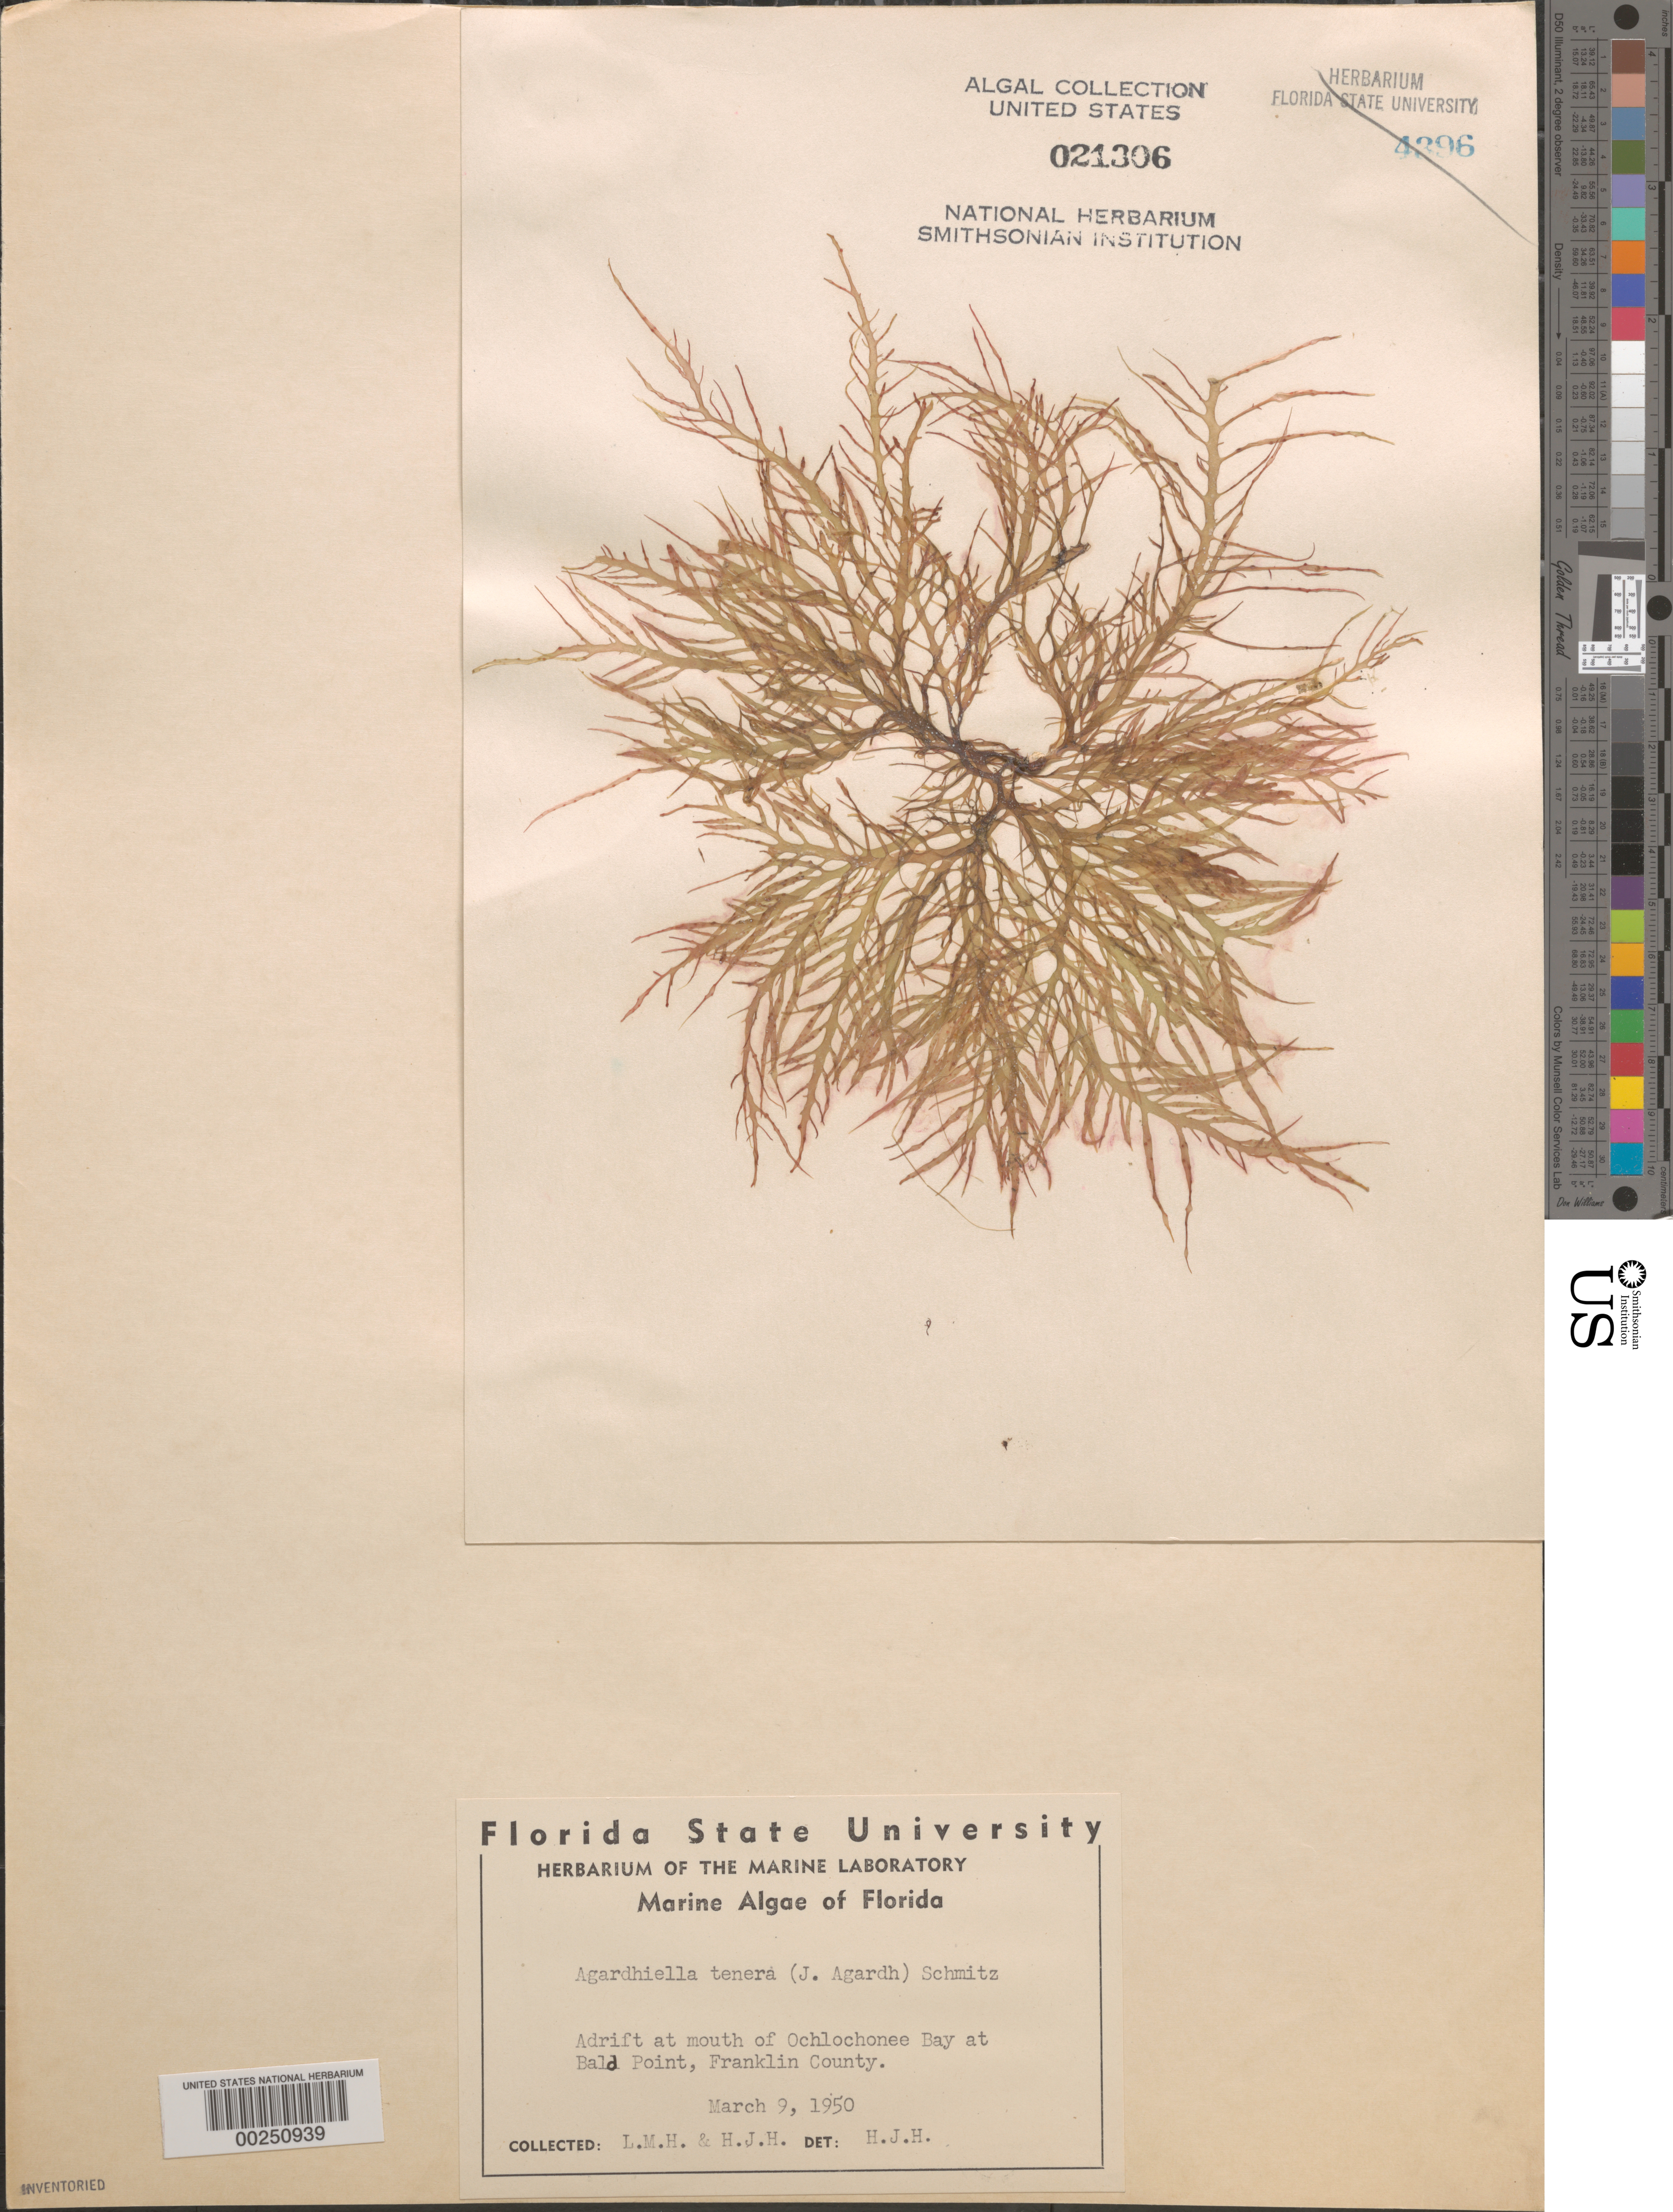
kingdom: Plantae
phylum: Rhodophyta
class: Florideophyceae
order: Gigartinales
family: Solieriaceae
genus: Agardhiella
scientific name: Agardhiella tenera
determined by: Humm, Harold J.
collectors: L. Henry & H. J. Humm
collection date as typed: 09 Mar 1950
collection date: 1950-03-09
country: United States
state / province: Florida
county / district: Franklin County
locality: Ochlockonee Bay mouth at Bald Point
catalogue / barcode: US 21306